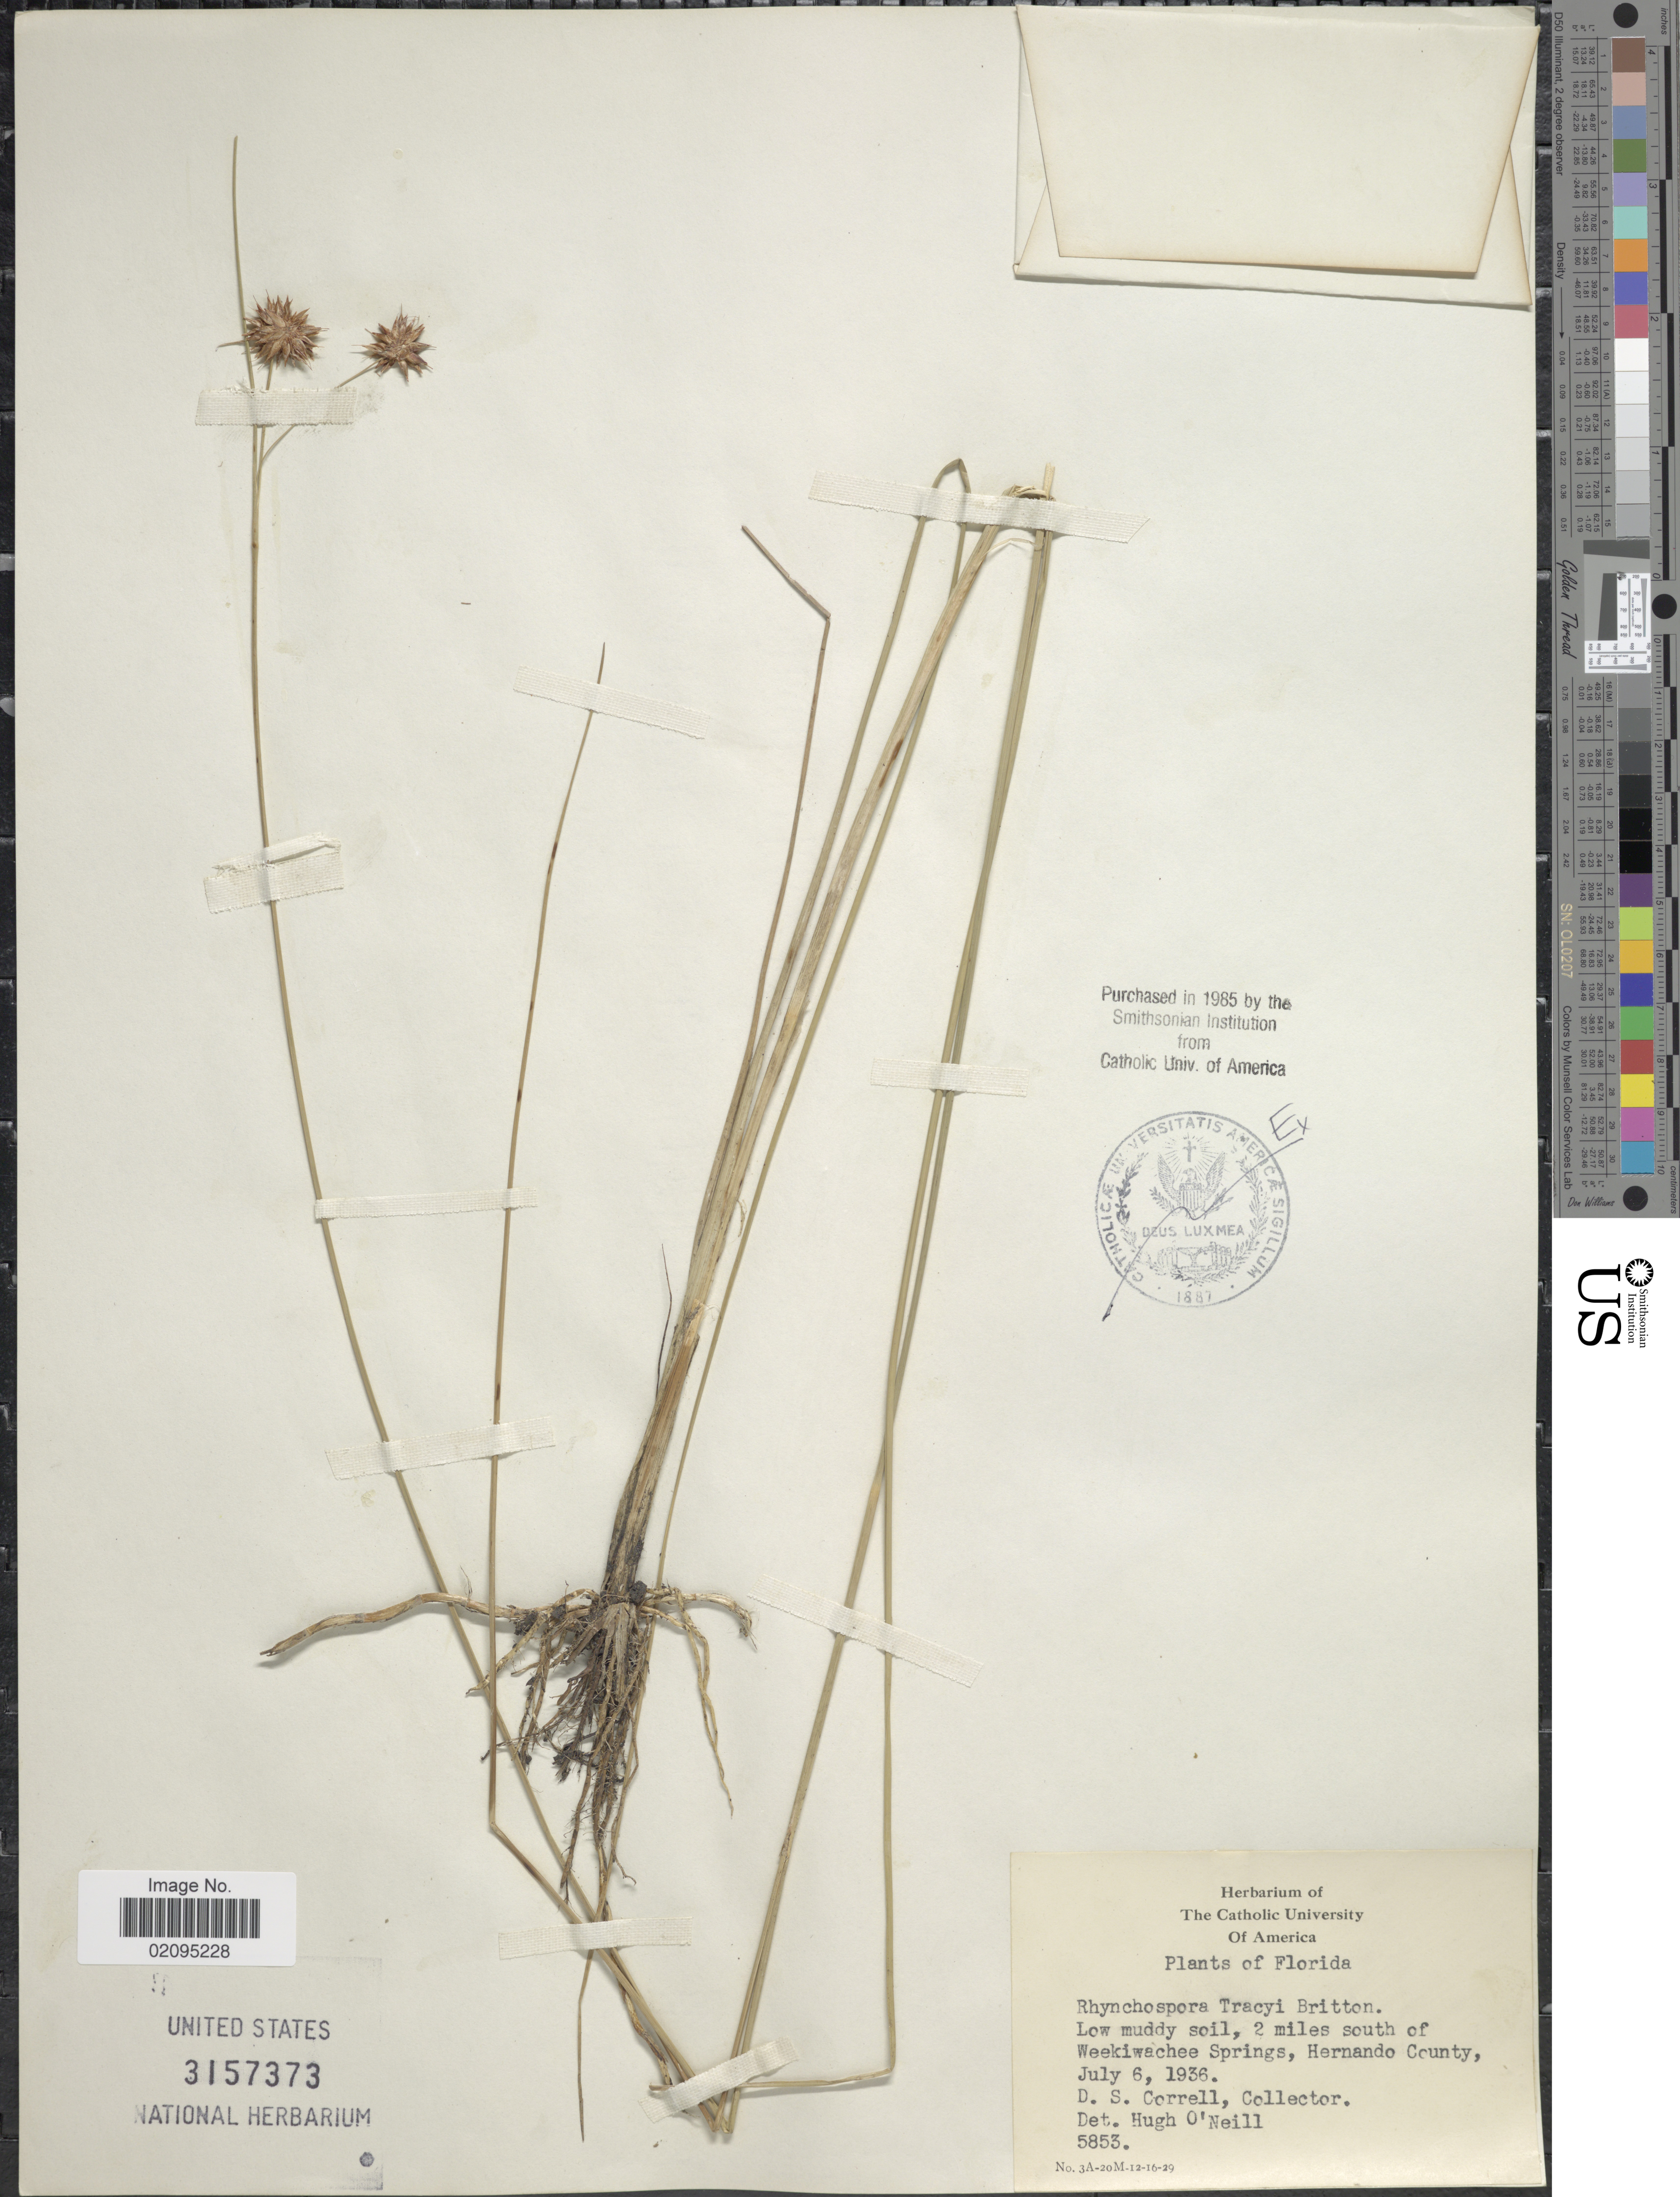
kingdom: Plantae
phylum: Tracheophyta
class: Liliopsida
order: Poales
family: Cyperaceae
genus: Rhynchospora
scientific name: Rhynchospora tracyi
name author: Britton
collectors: D. S. Correll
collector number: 5853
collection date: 1936-07-06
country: United States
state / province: Florida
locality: Low muddy soil, 2 miles south of Weekiwachee Springs, Hernando County.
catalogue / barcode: US 3157373